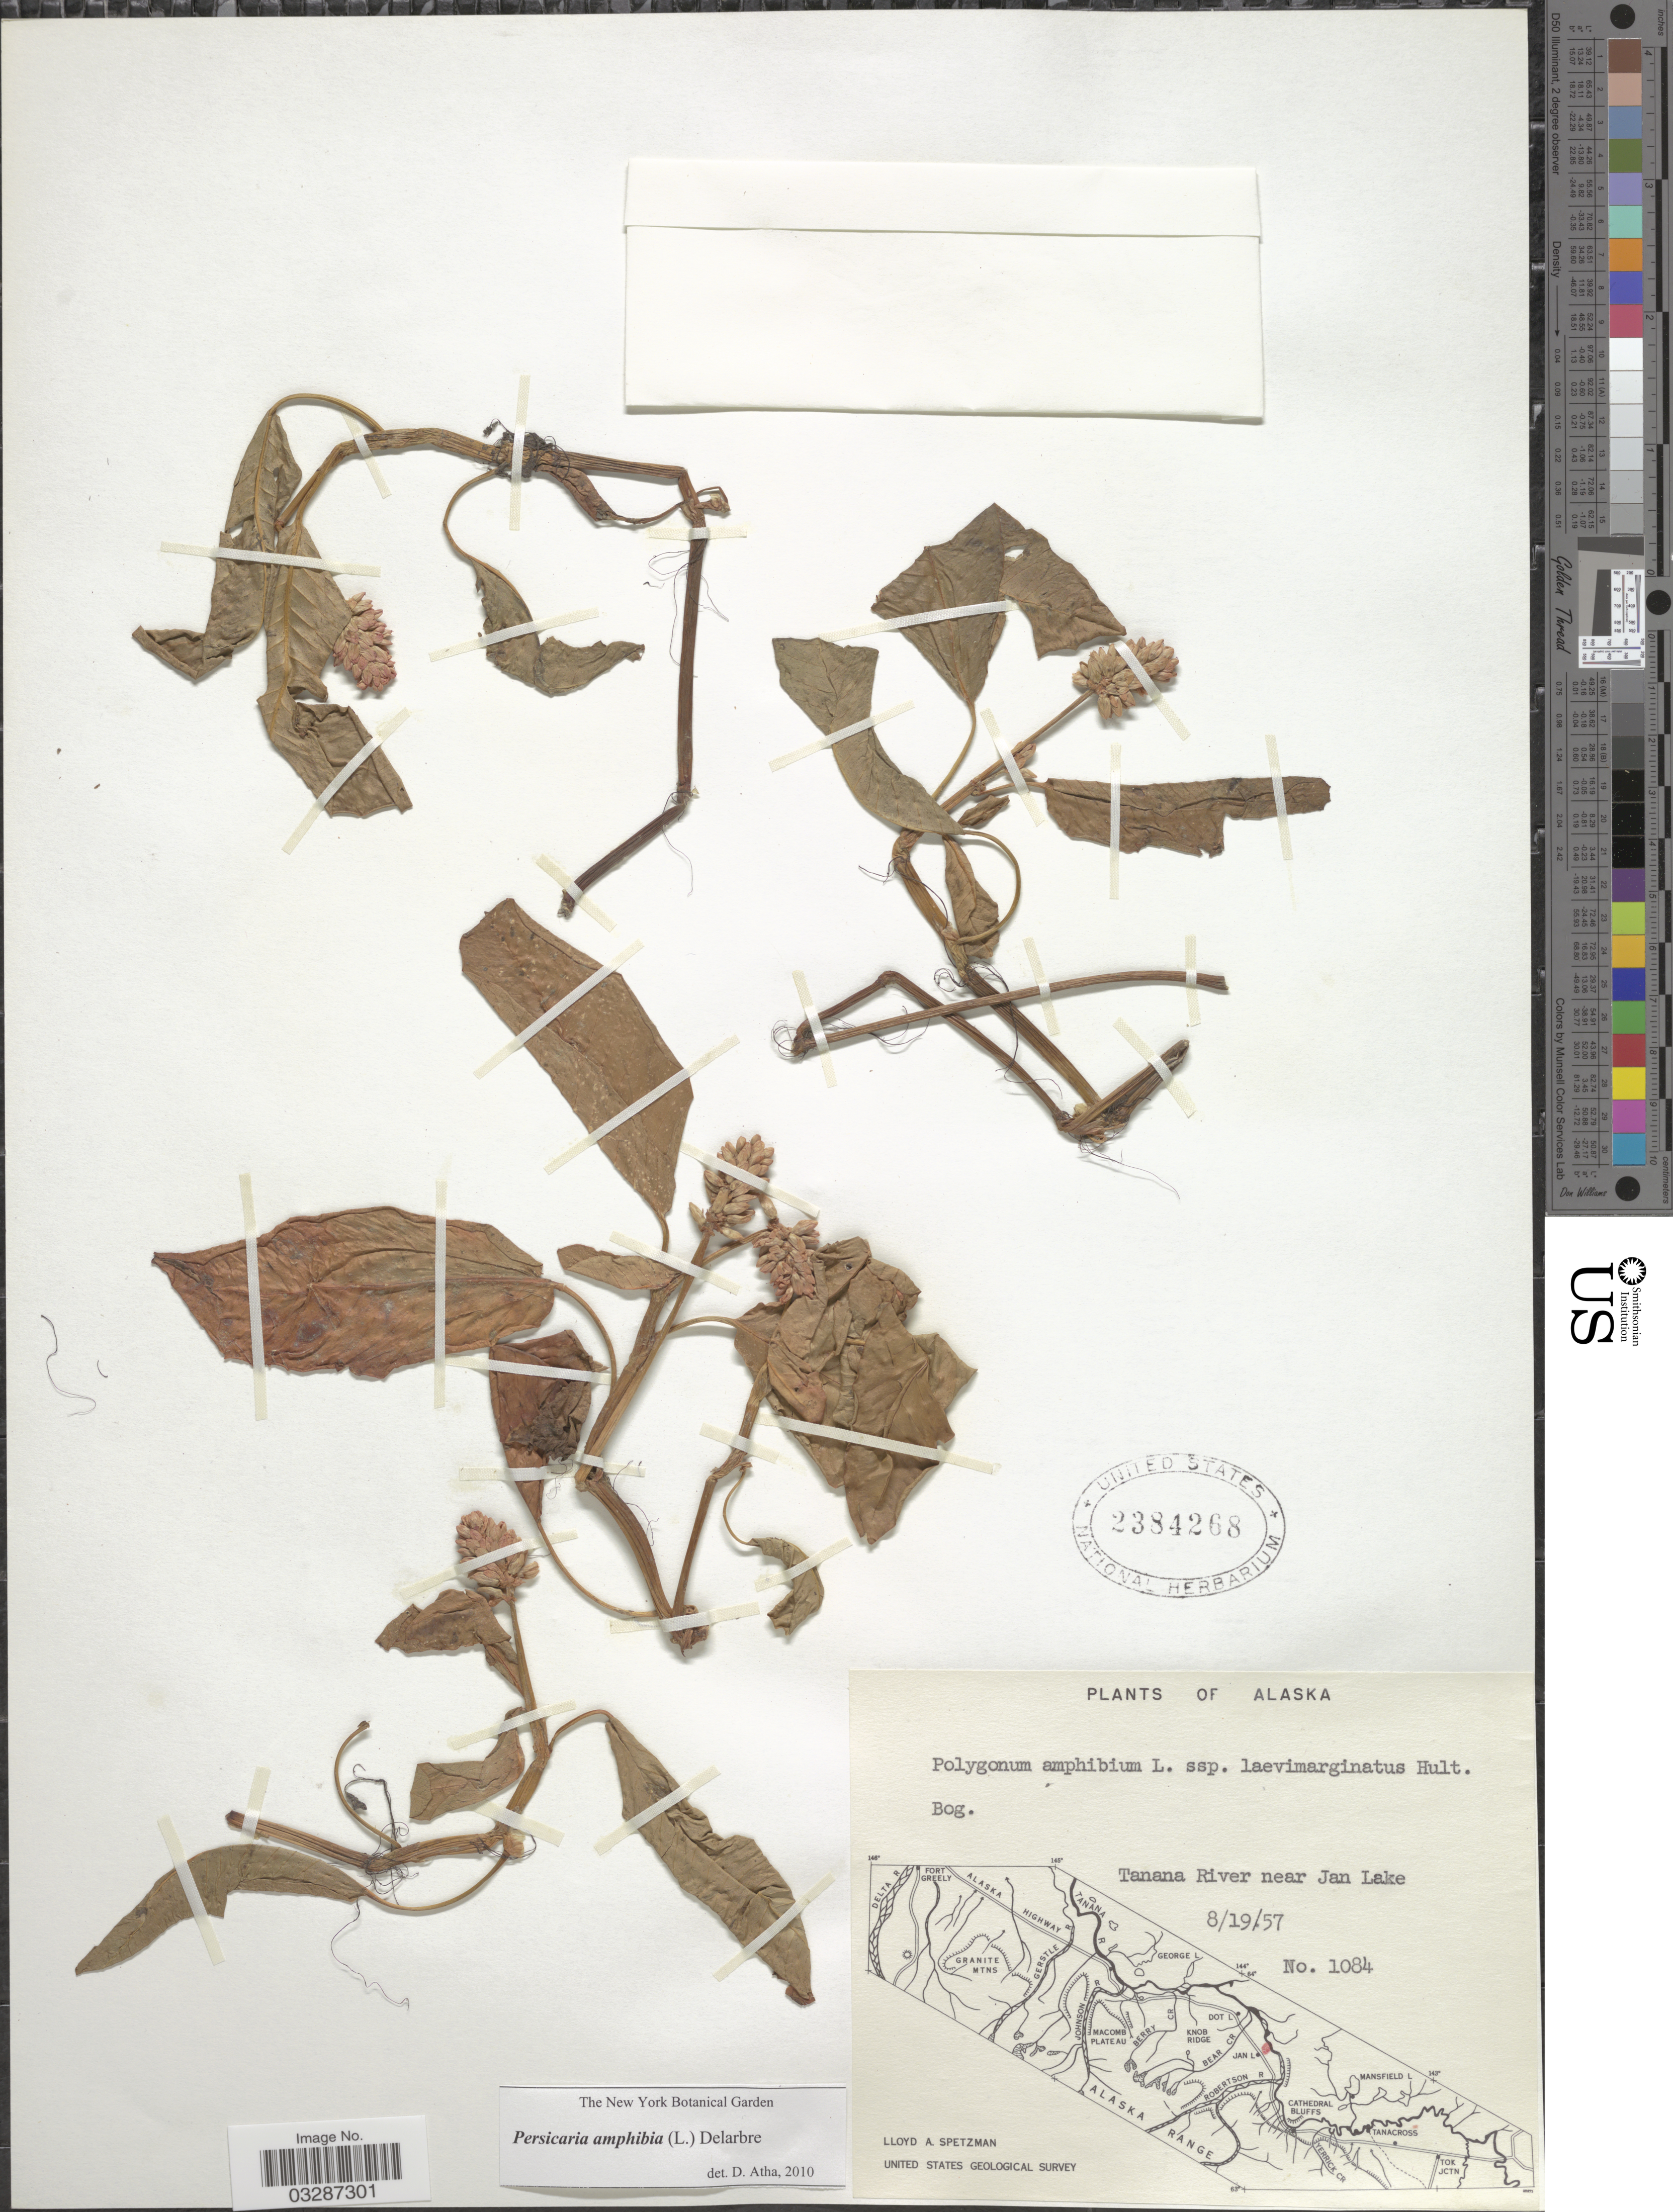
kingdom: Plantae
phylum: Tracheophyta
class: Magnoliopsida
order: Caryophyllales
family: Polygonaceae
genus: Persicaria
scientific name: Persicaria amphibia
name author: (L.) Delarbre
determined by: Atha, D. E.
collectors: L. Spetzman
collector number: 1084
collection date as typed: Transcribed d/m/y: 19/8/57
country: United States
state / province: Alaska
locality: Tanana River near Jan Lake.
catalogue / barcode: US 2384268